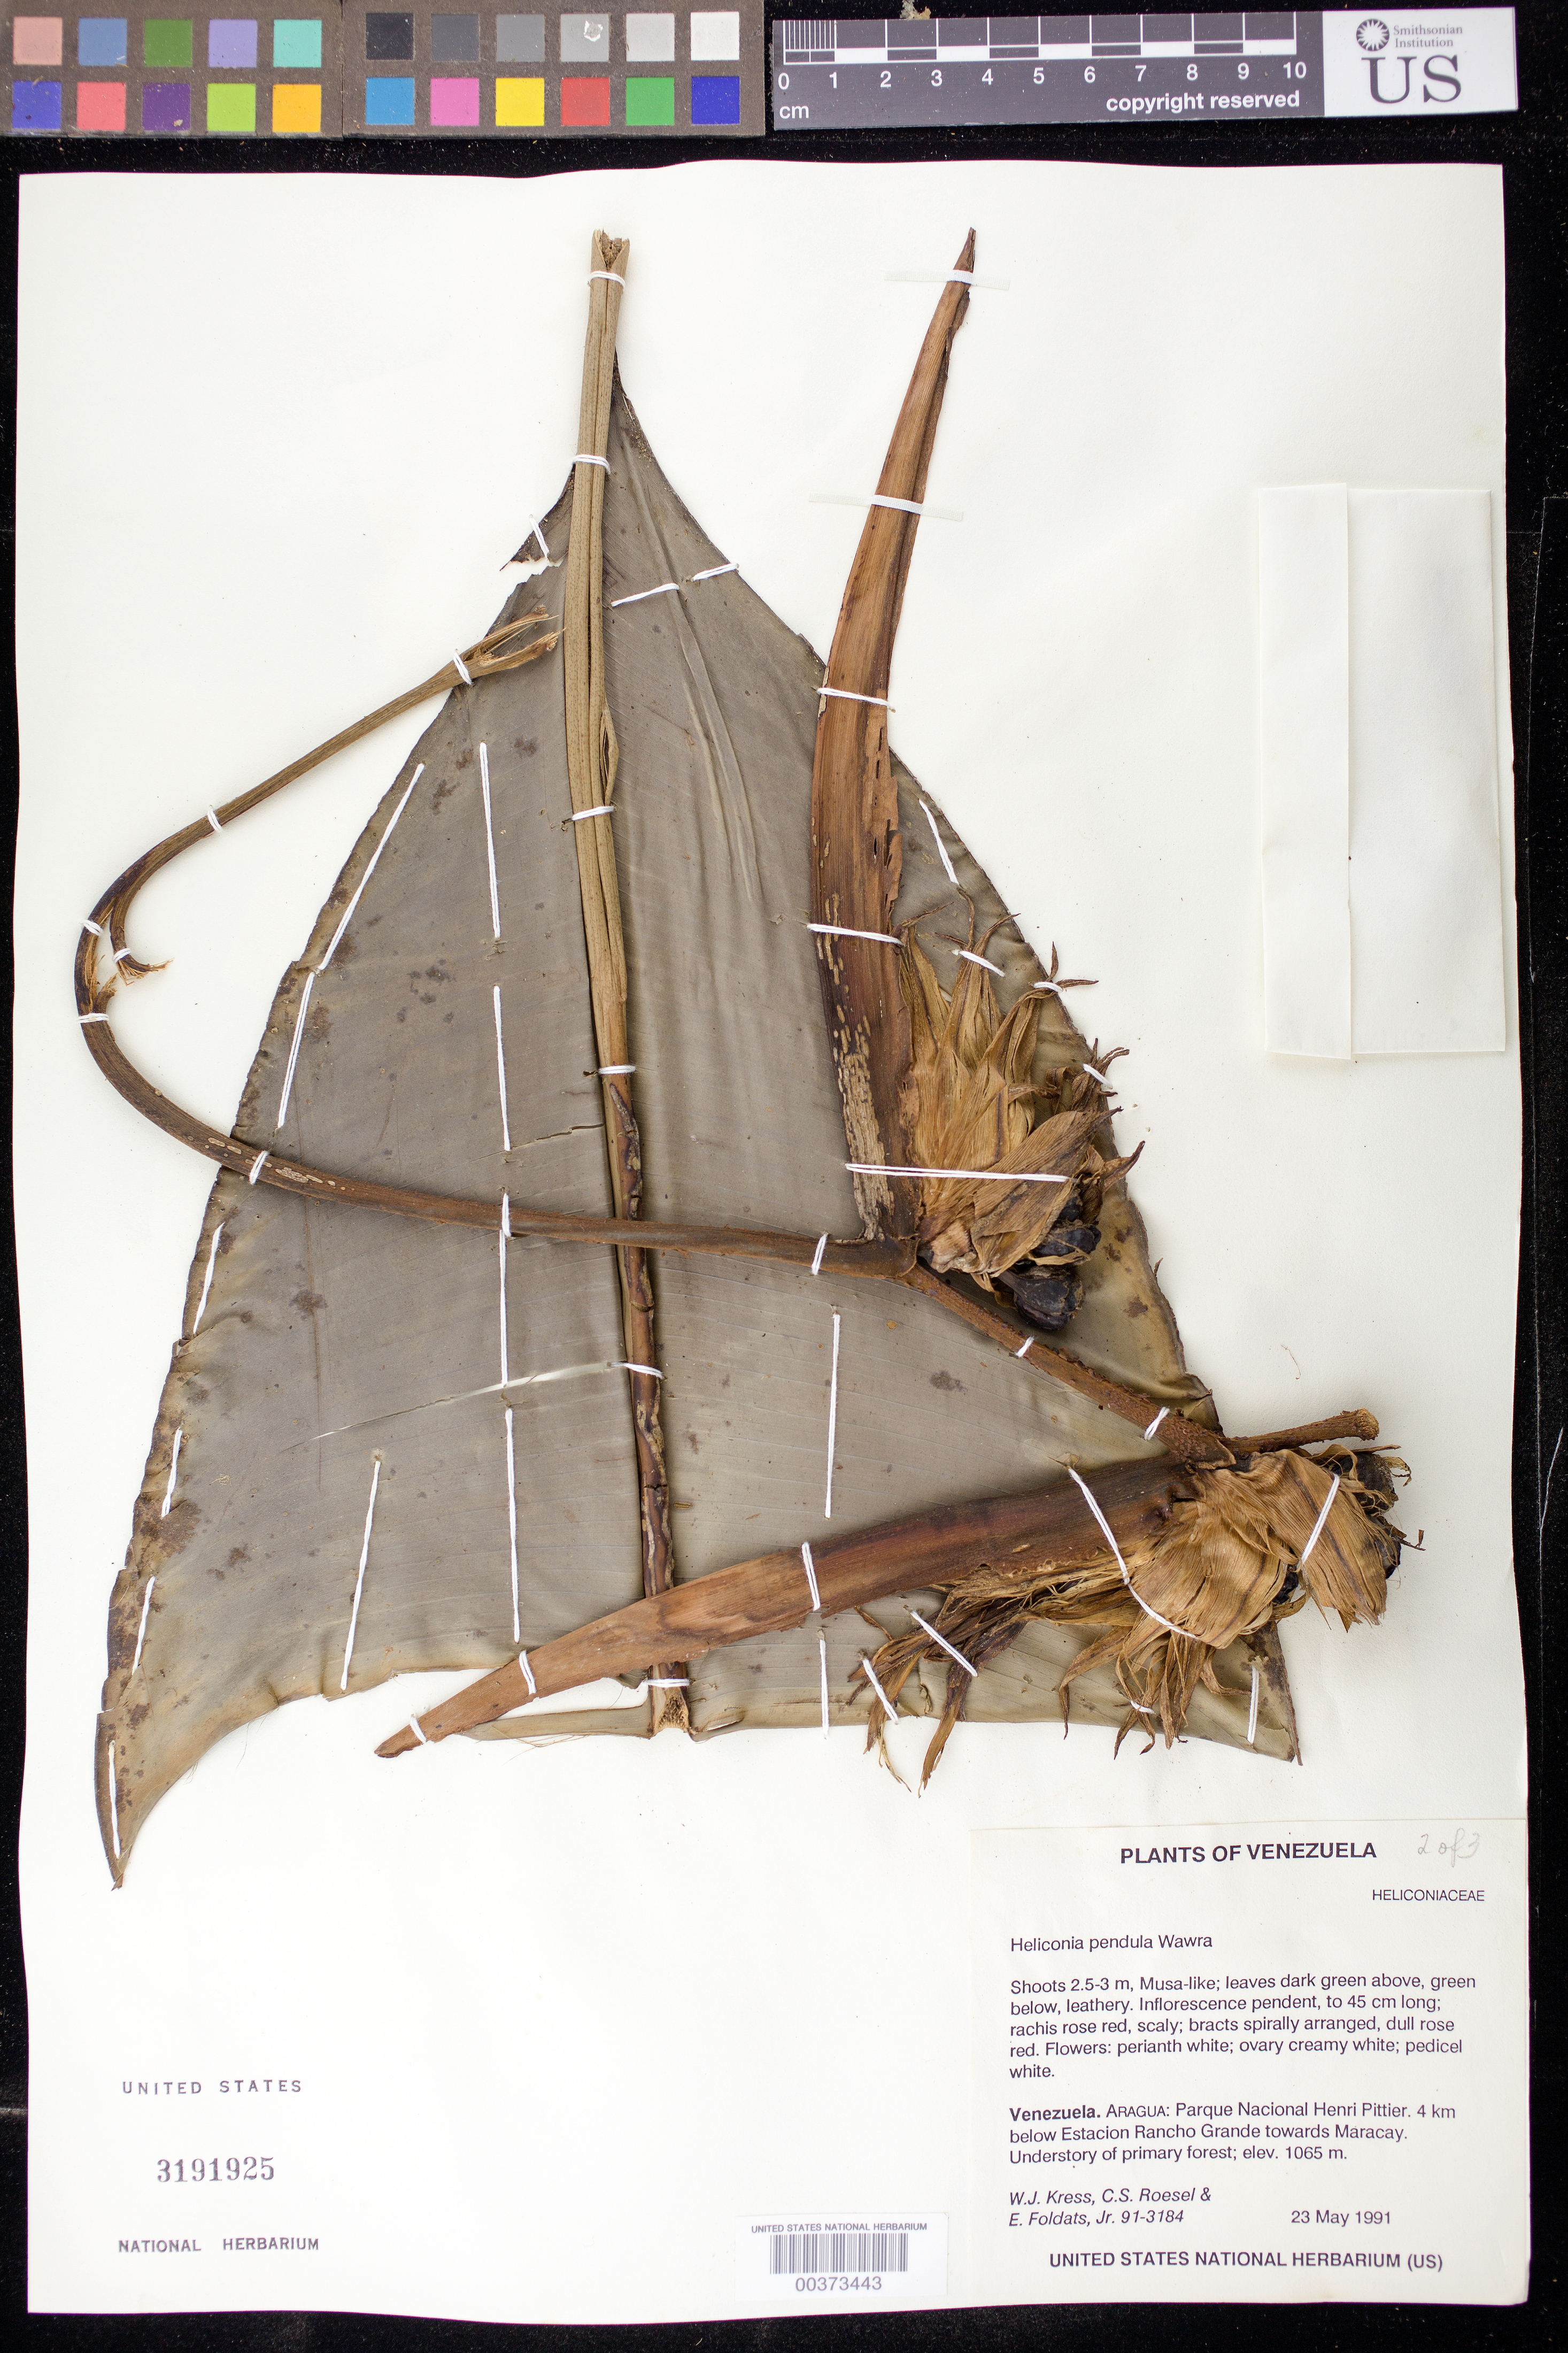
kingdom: Plantae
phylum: Tracheophyta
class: Liliopsida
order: Zingiberales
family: Heliconiaceae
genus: Heliconia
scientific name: Heliconia pendula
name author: Wawra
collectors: W. J. Kress, C. S. Roesel & E. Foldats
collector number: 91-3184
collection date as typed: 23 May 1991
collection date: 1991-05-23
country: Venezuela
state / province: Aragua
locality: Parque Nacional Henri Pittier; 4 km below Estacion Rancho Grande towards Maracay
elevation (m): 1065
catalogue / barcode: US 3191925